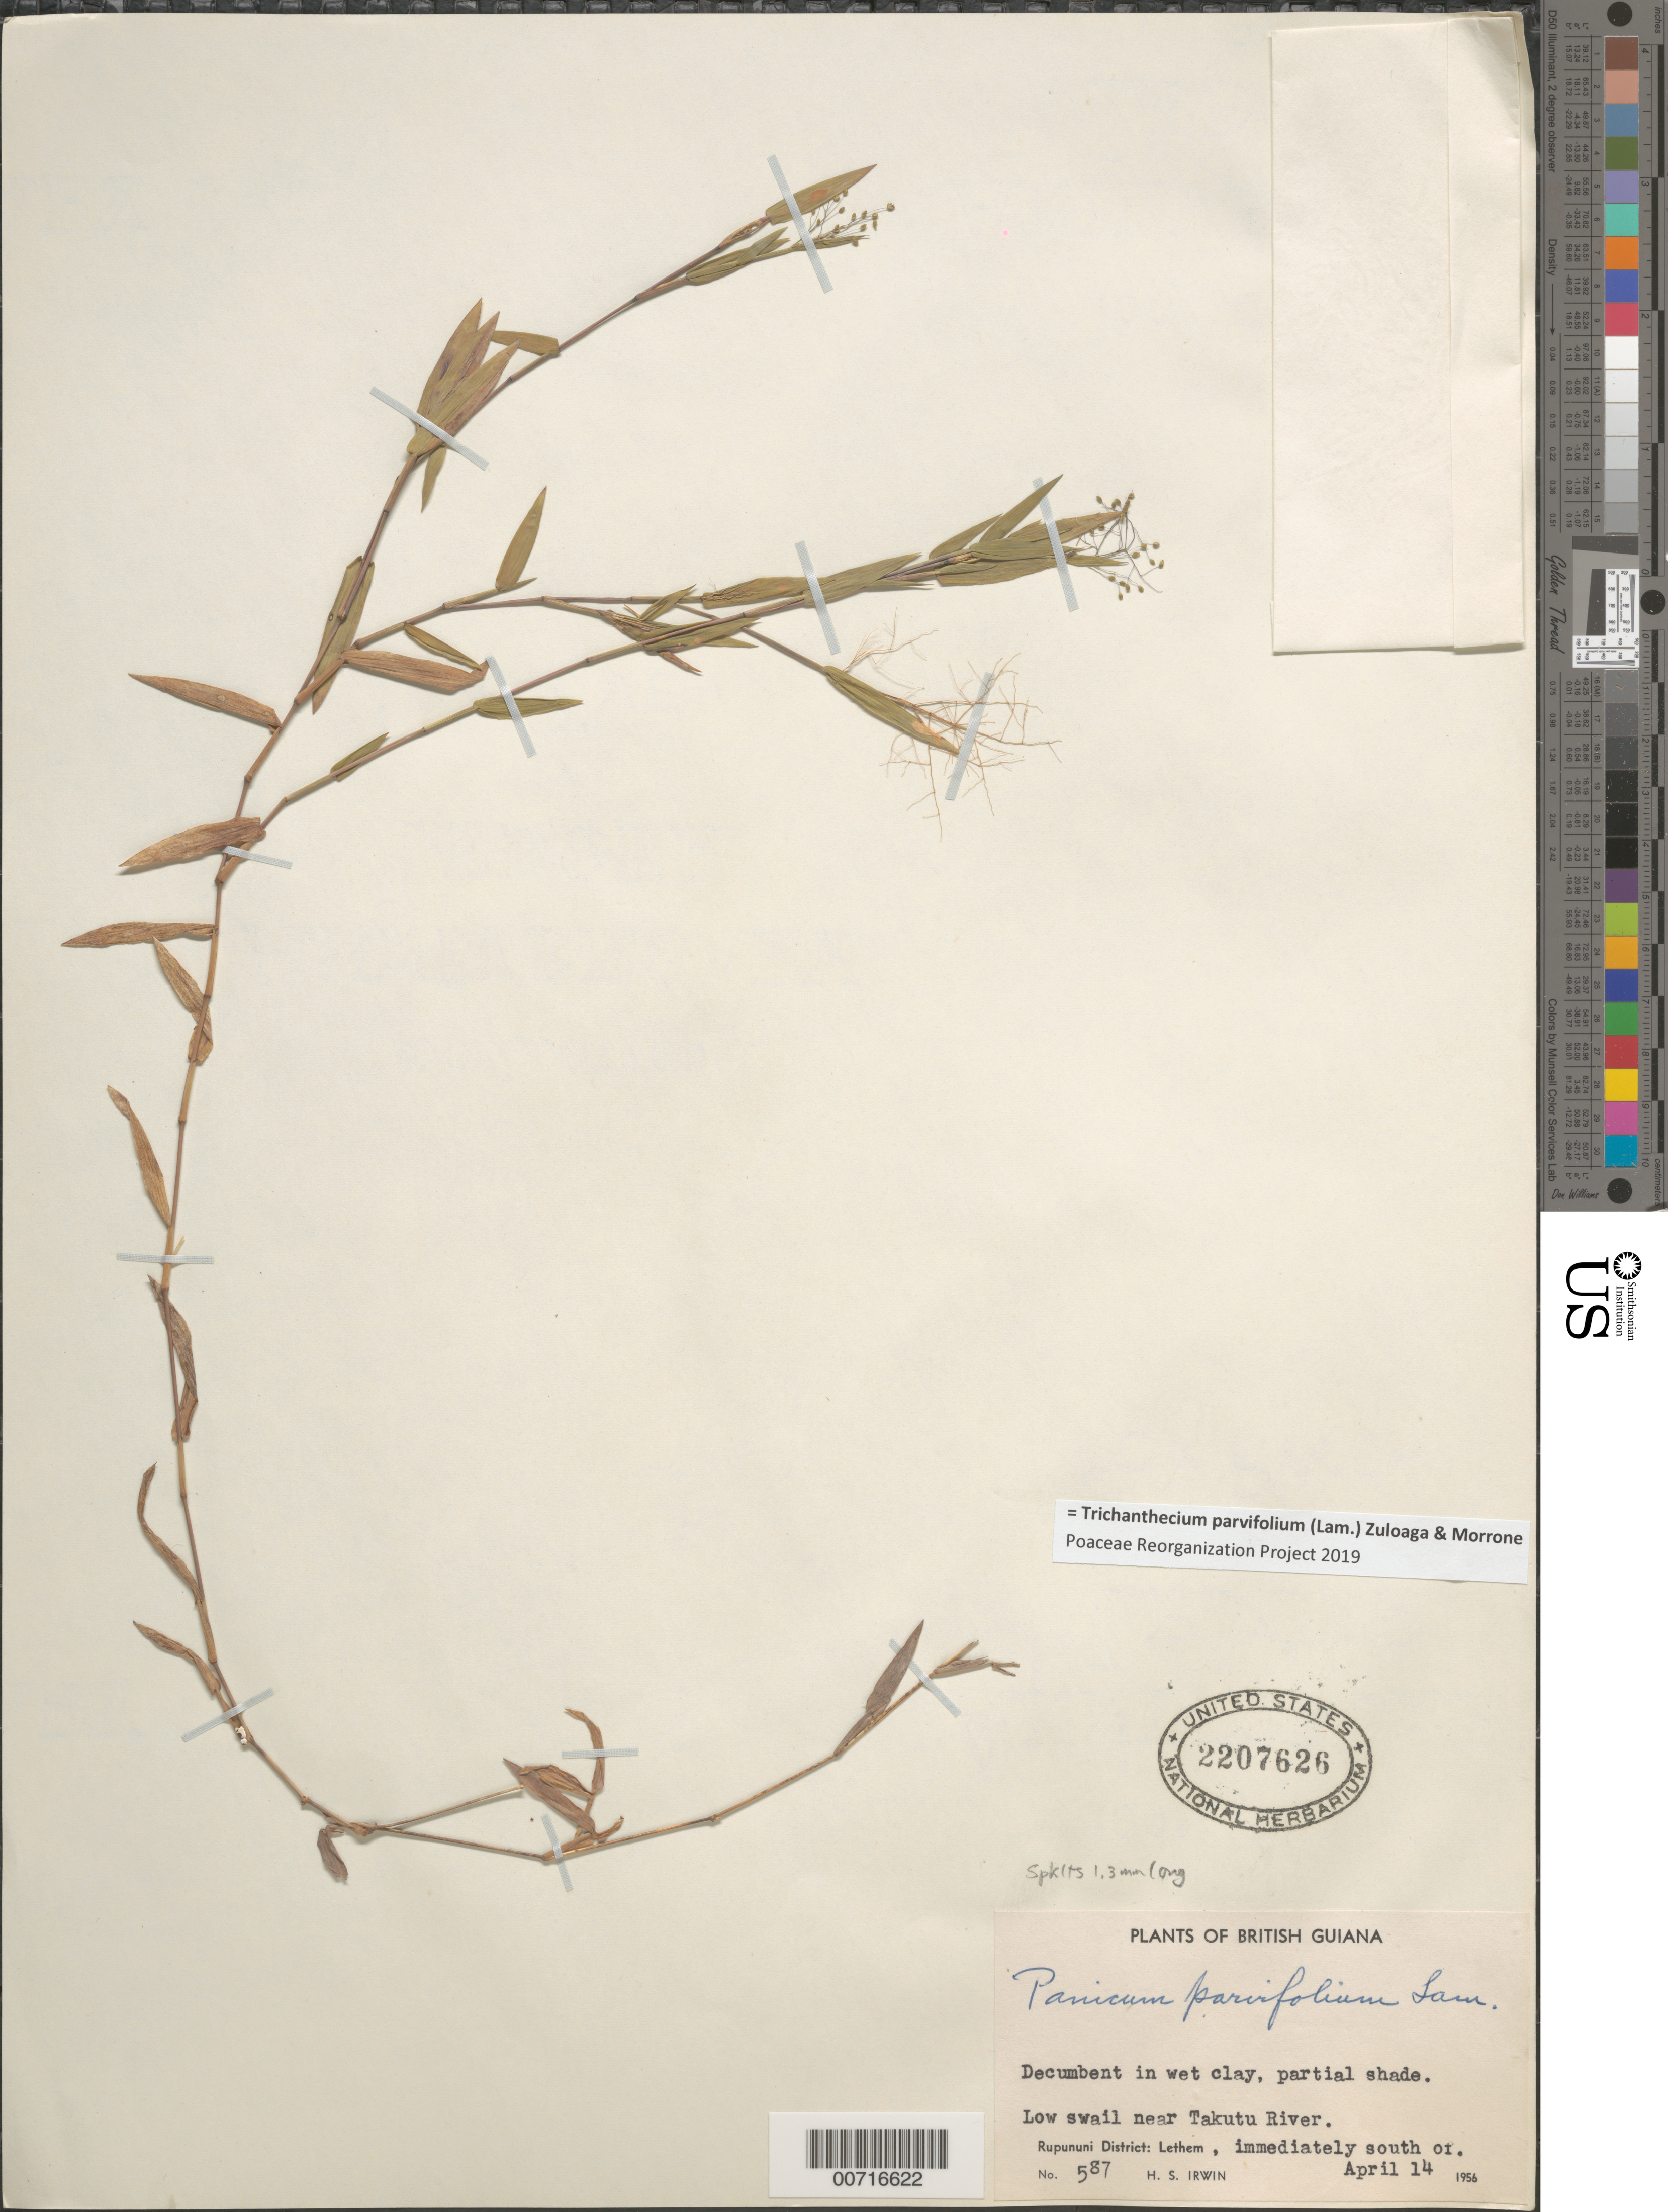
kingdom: Plantae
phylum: Tracheophyta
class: Liliopsida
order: Poales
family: Poaceae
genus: Trichanthecium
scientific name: Trichanthecium parvifolium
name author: (Lam.) Zuloaga & Morrone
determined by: Poaceae Reorganization Project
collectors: H. Irwin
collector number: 587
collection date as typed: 14-Apr-56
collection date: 1956-04-14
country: Guyana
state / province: U. Takutu-U. Essequibo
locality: Rupununi Dist., immediately south of Lethem, near Takutu River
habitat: Low swail, in wet clay, partial shade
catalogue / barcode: US 2207626